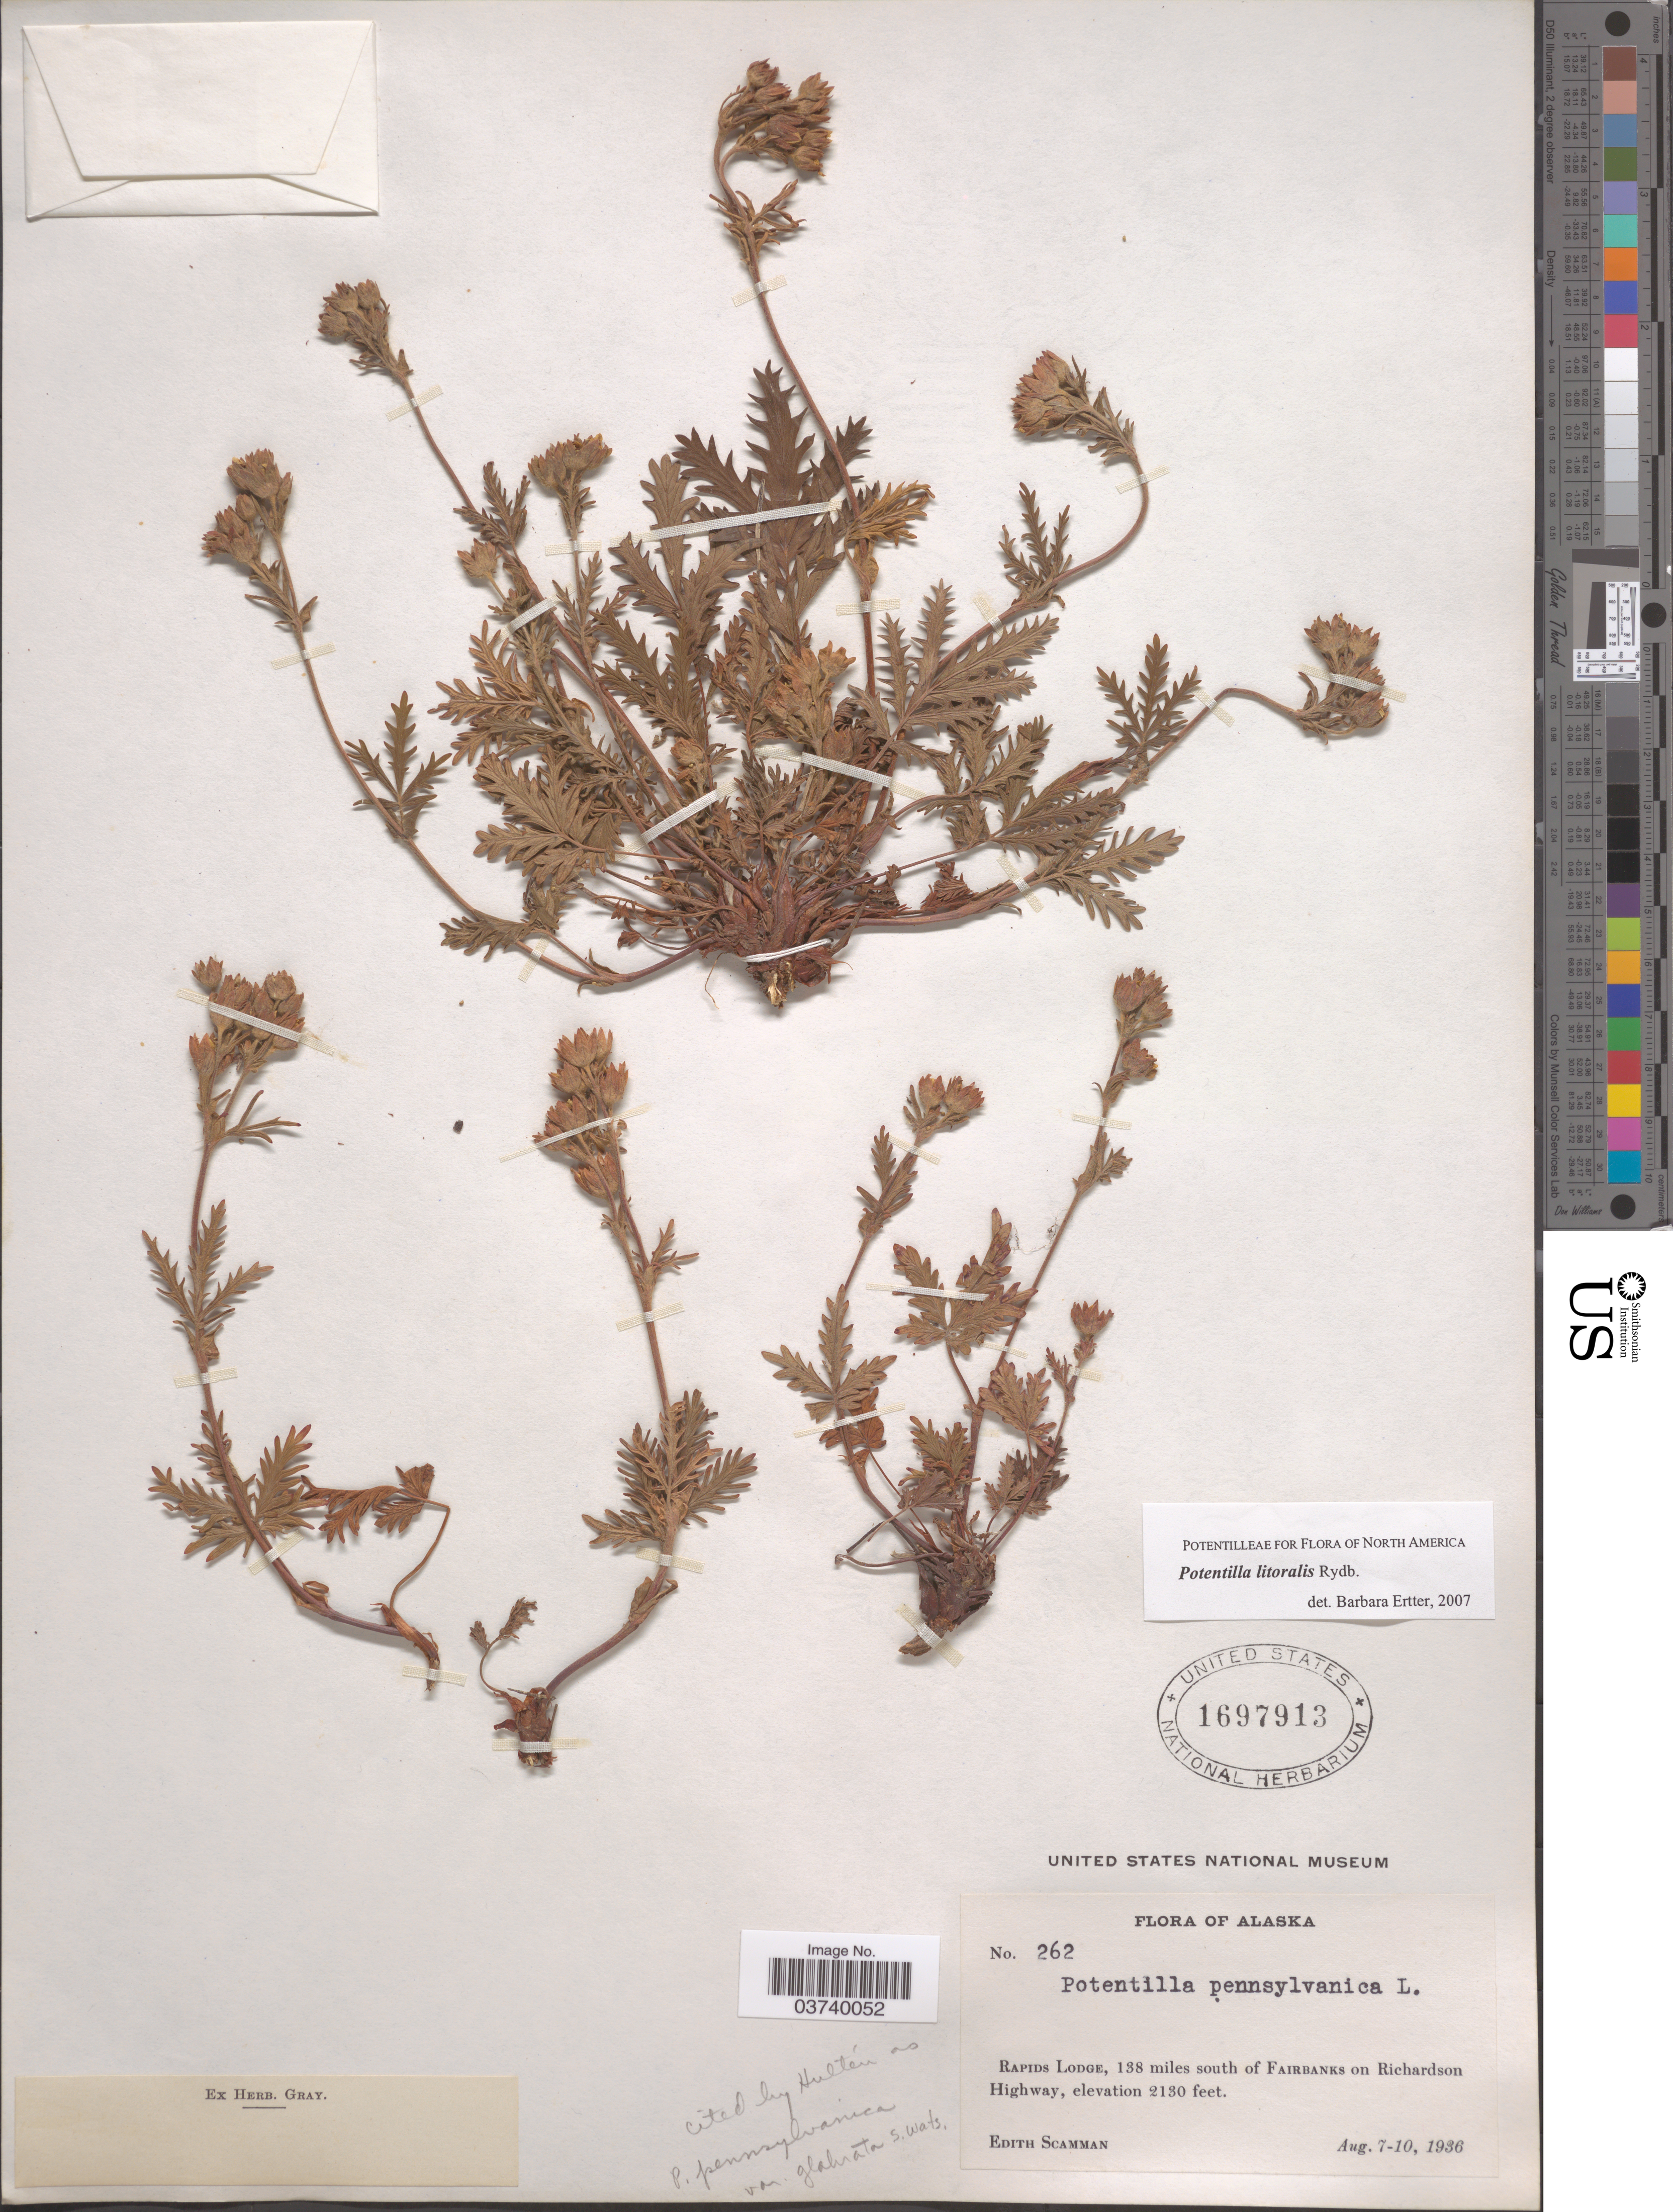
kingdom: Plantae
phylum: Tracheophyta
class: Magnoliopsida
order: Rosales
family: Rosaceae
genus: Potentilla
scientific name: Potentilla litoralis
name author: Rydb.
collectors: E. Scamman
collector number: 262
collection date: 1936-08-07/1936-08-10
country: United States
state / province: Alaska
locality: Rapids Lodge, 138 miles south of Fairbanks on Richardson Highway.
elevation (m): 649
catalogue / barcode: US 1697913